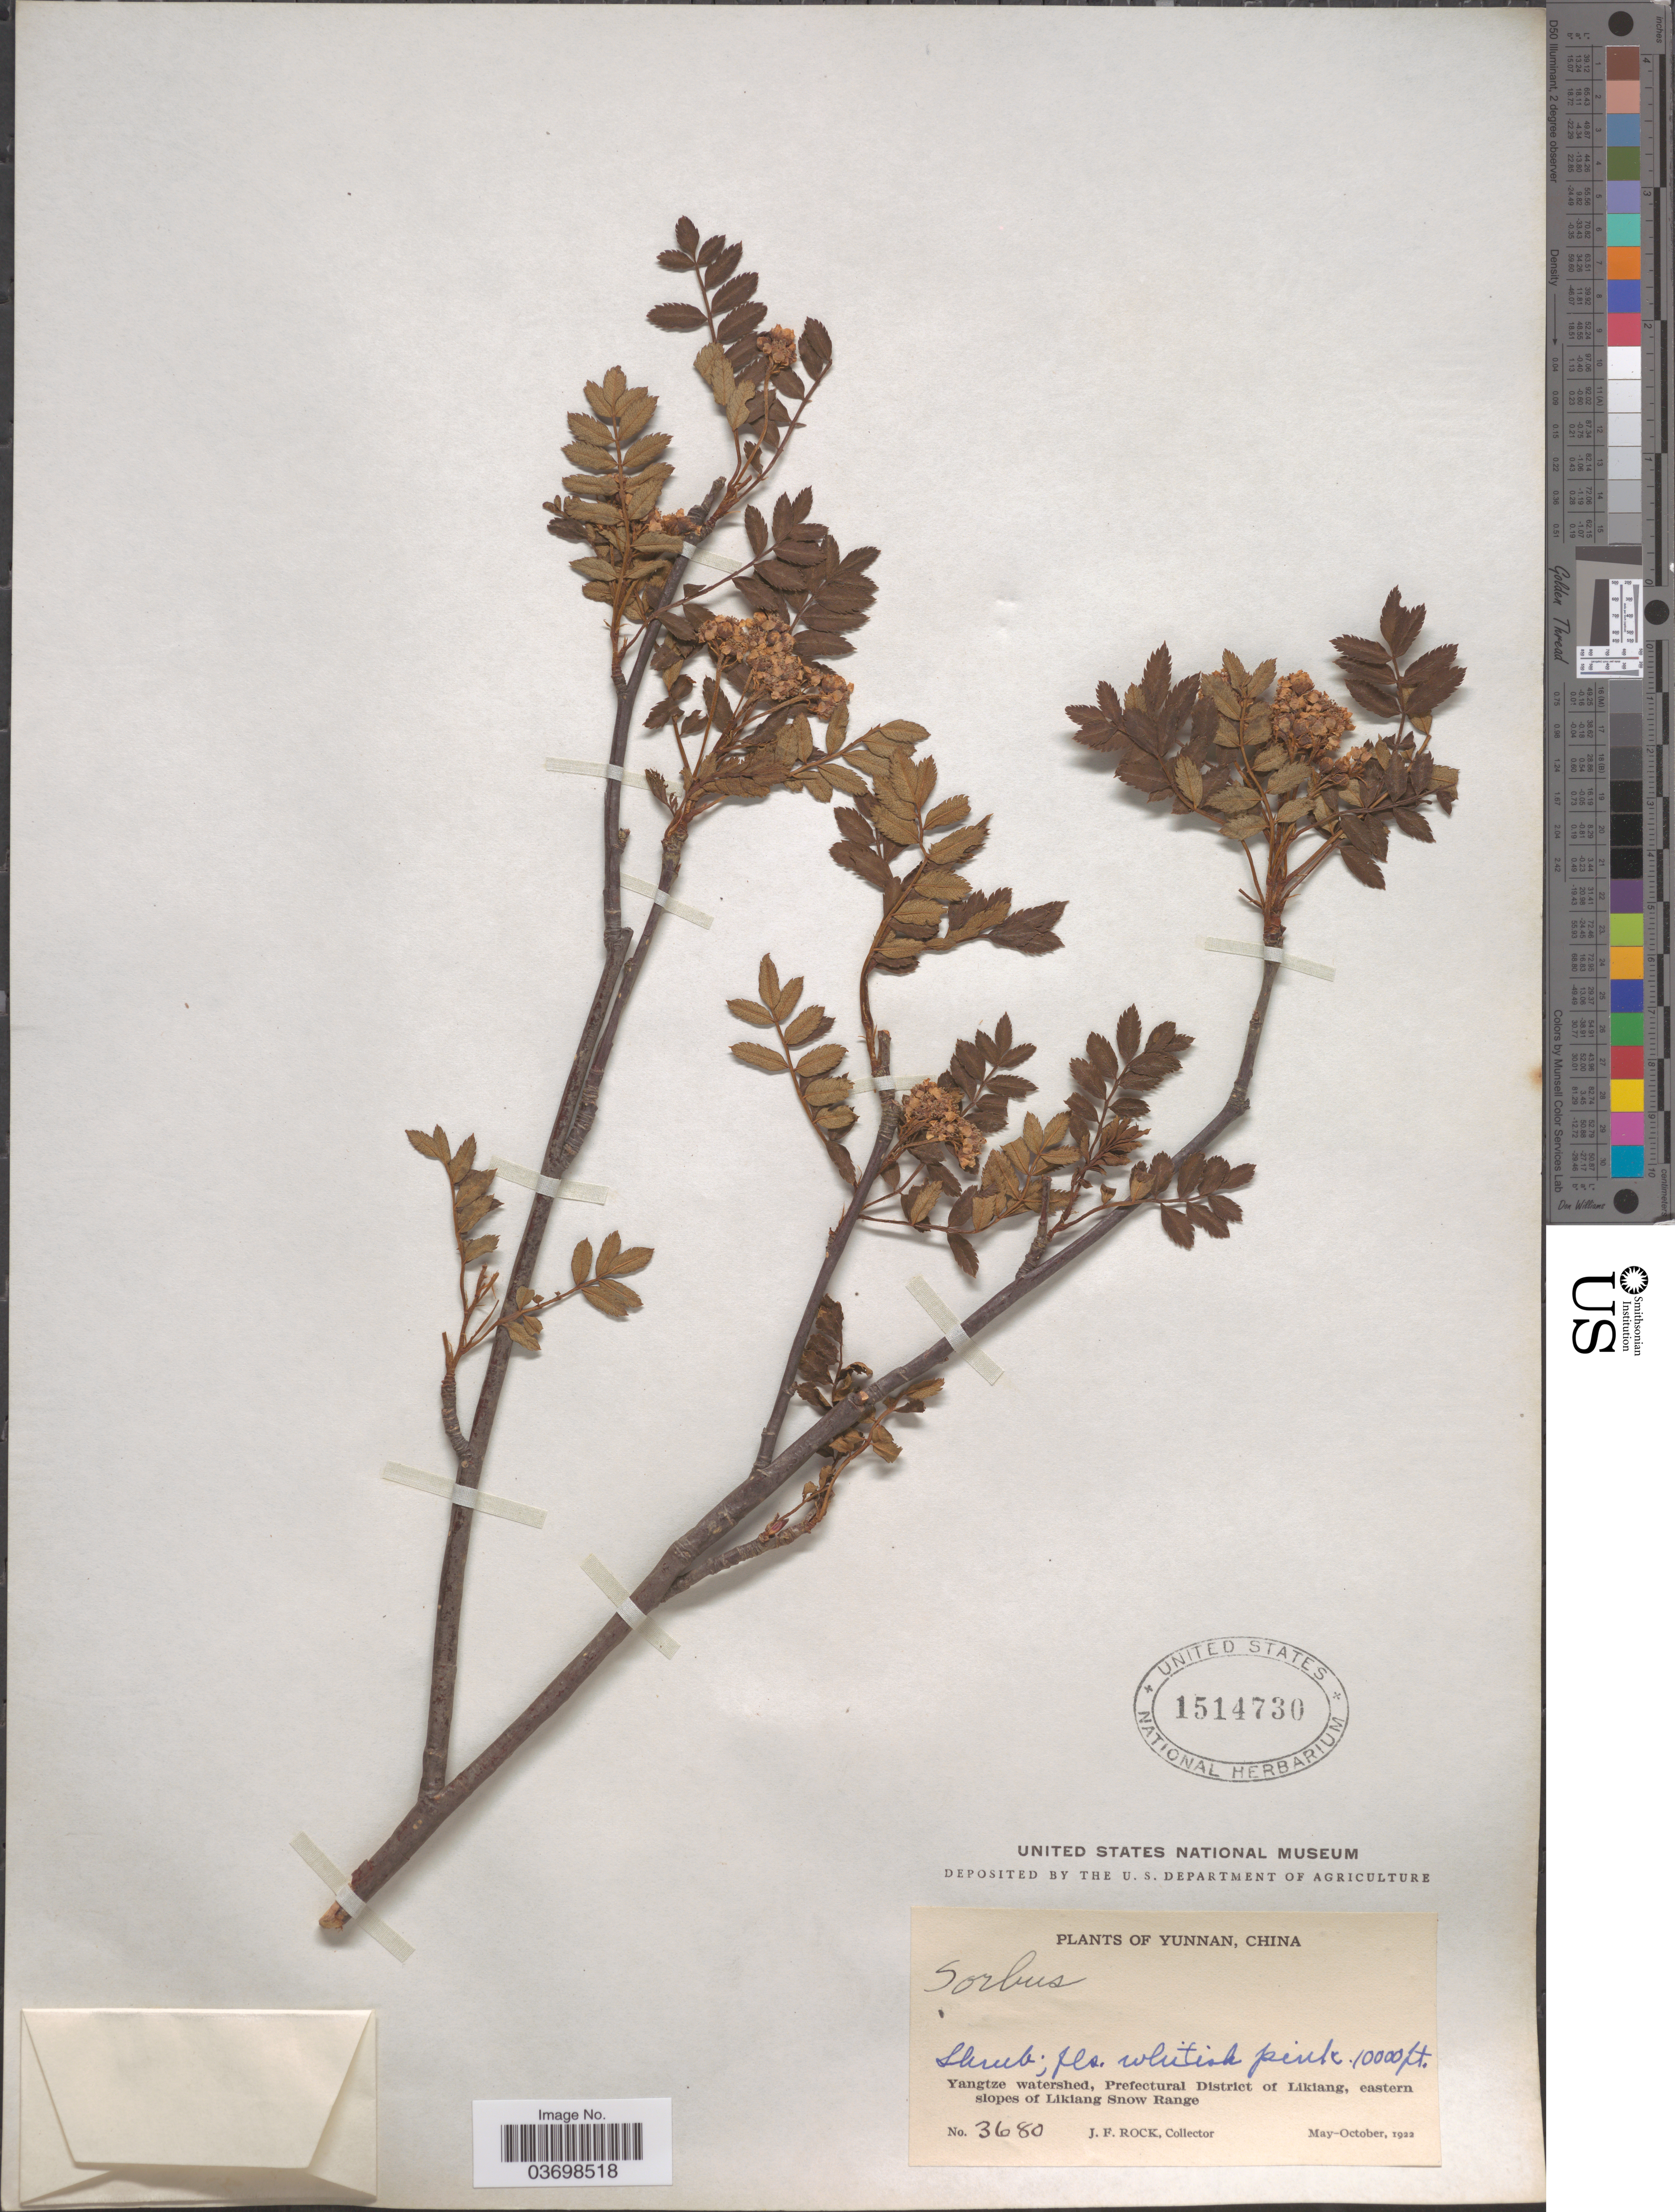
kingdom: Plantae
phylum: Tracheophyta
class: Magnoliopsida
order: Rosales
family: Rosaceae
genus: Sorbus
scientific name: Sorbus sp.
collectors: J. Rock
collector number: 3680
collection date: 1922-05/1922-10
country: China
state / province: Yunnan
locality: Yangtze watershed, Prefectural District of Likiang, eastern slopes of Likiang Snow Range.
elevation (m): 3048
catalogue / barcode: US 1514730